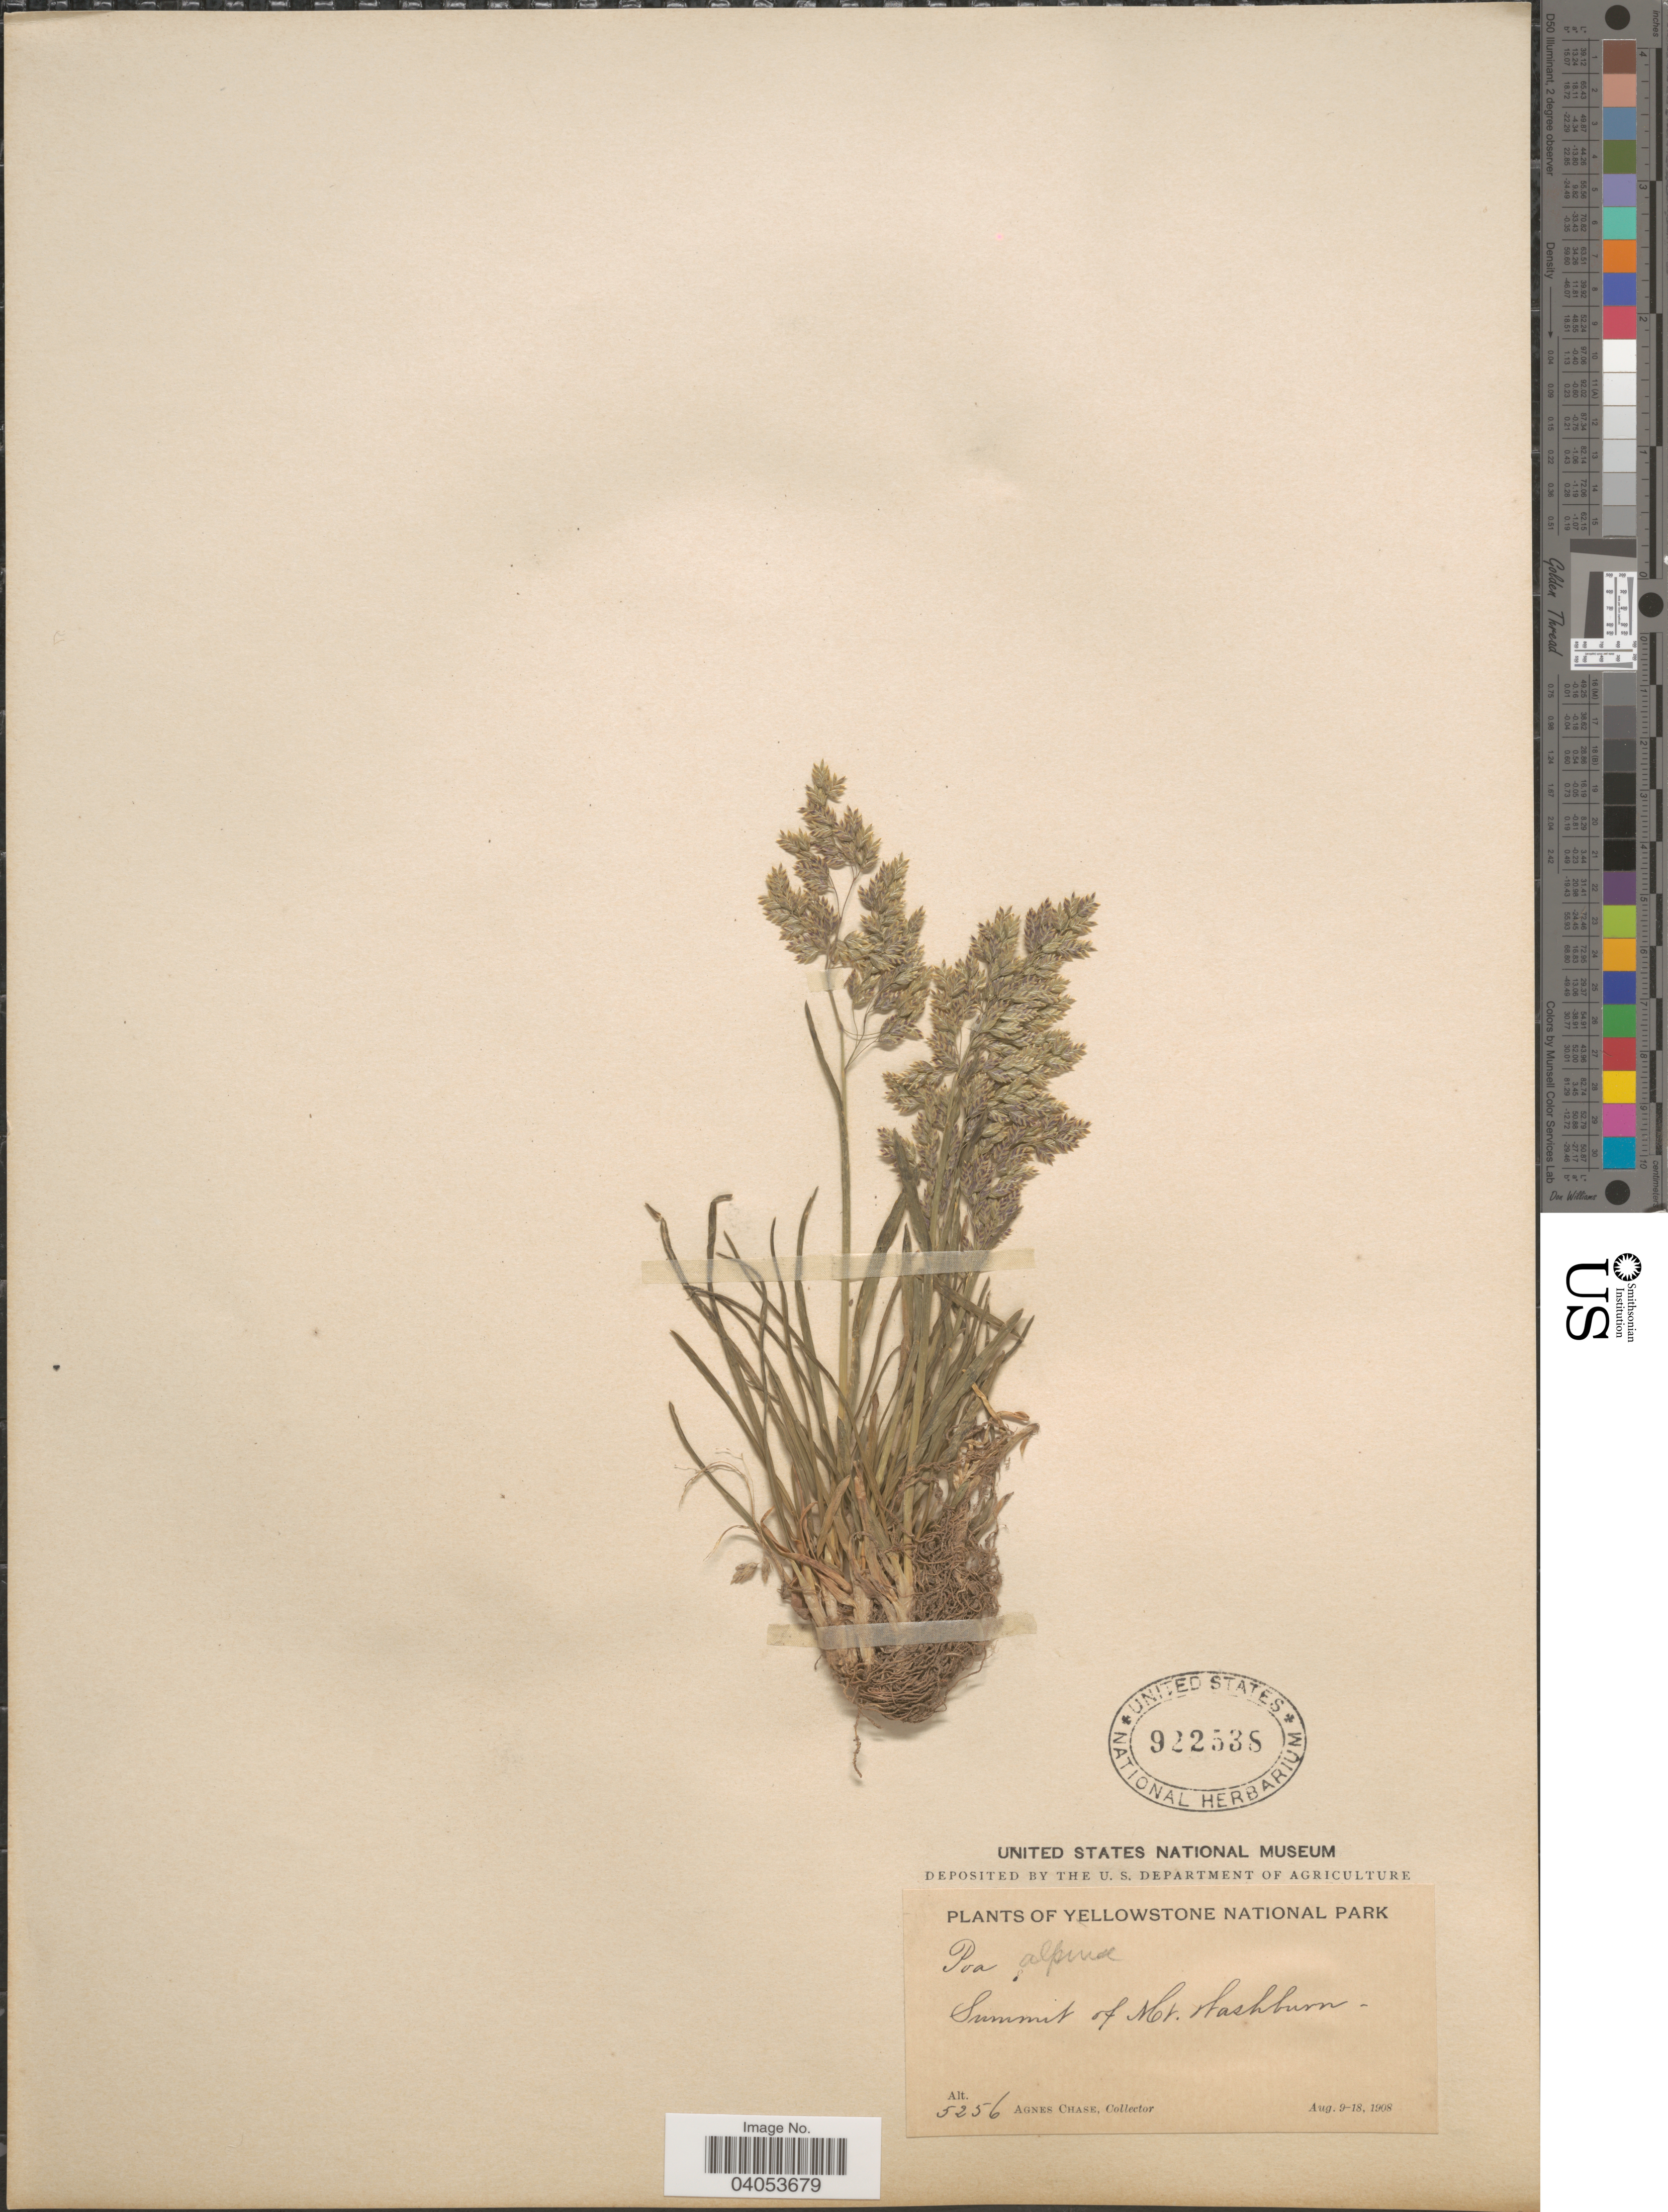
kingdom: Plantae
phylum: Tracheophyta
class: Liliopsida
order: Poales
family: Poaceae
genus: Poa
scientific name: Poa alpina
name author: L.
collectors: A. Chase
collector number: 5256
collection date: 1908-08-09/1908-08-18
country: United States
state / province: Wyoming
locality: Yellowstone National Park. Summit of Mt. Washburn.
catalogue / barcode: US 922538